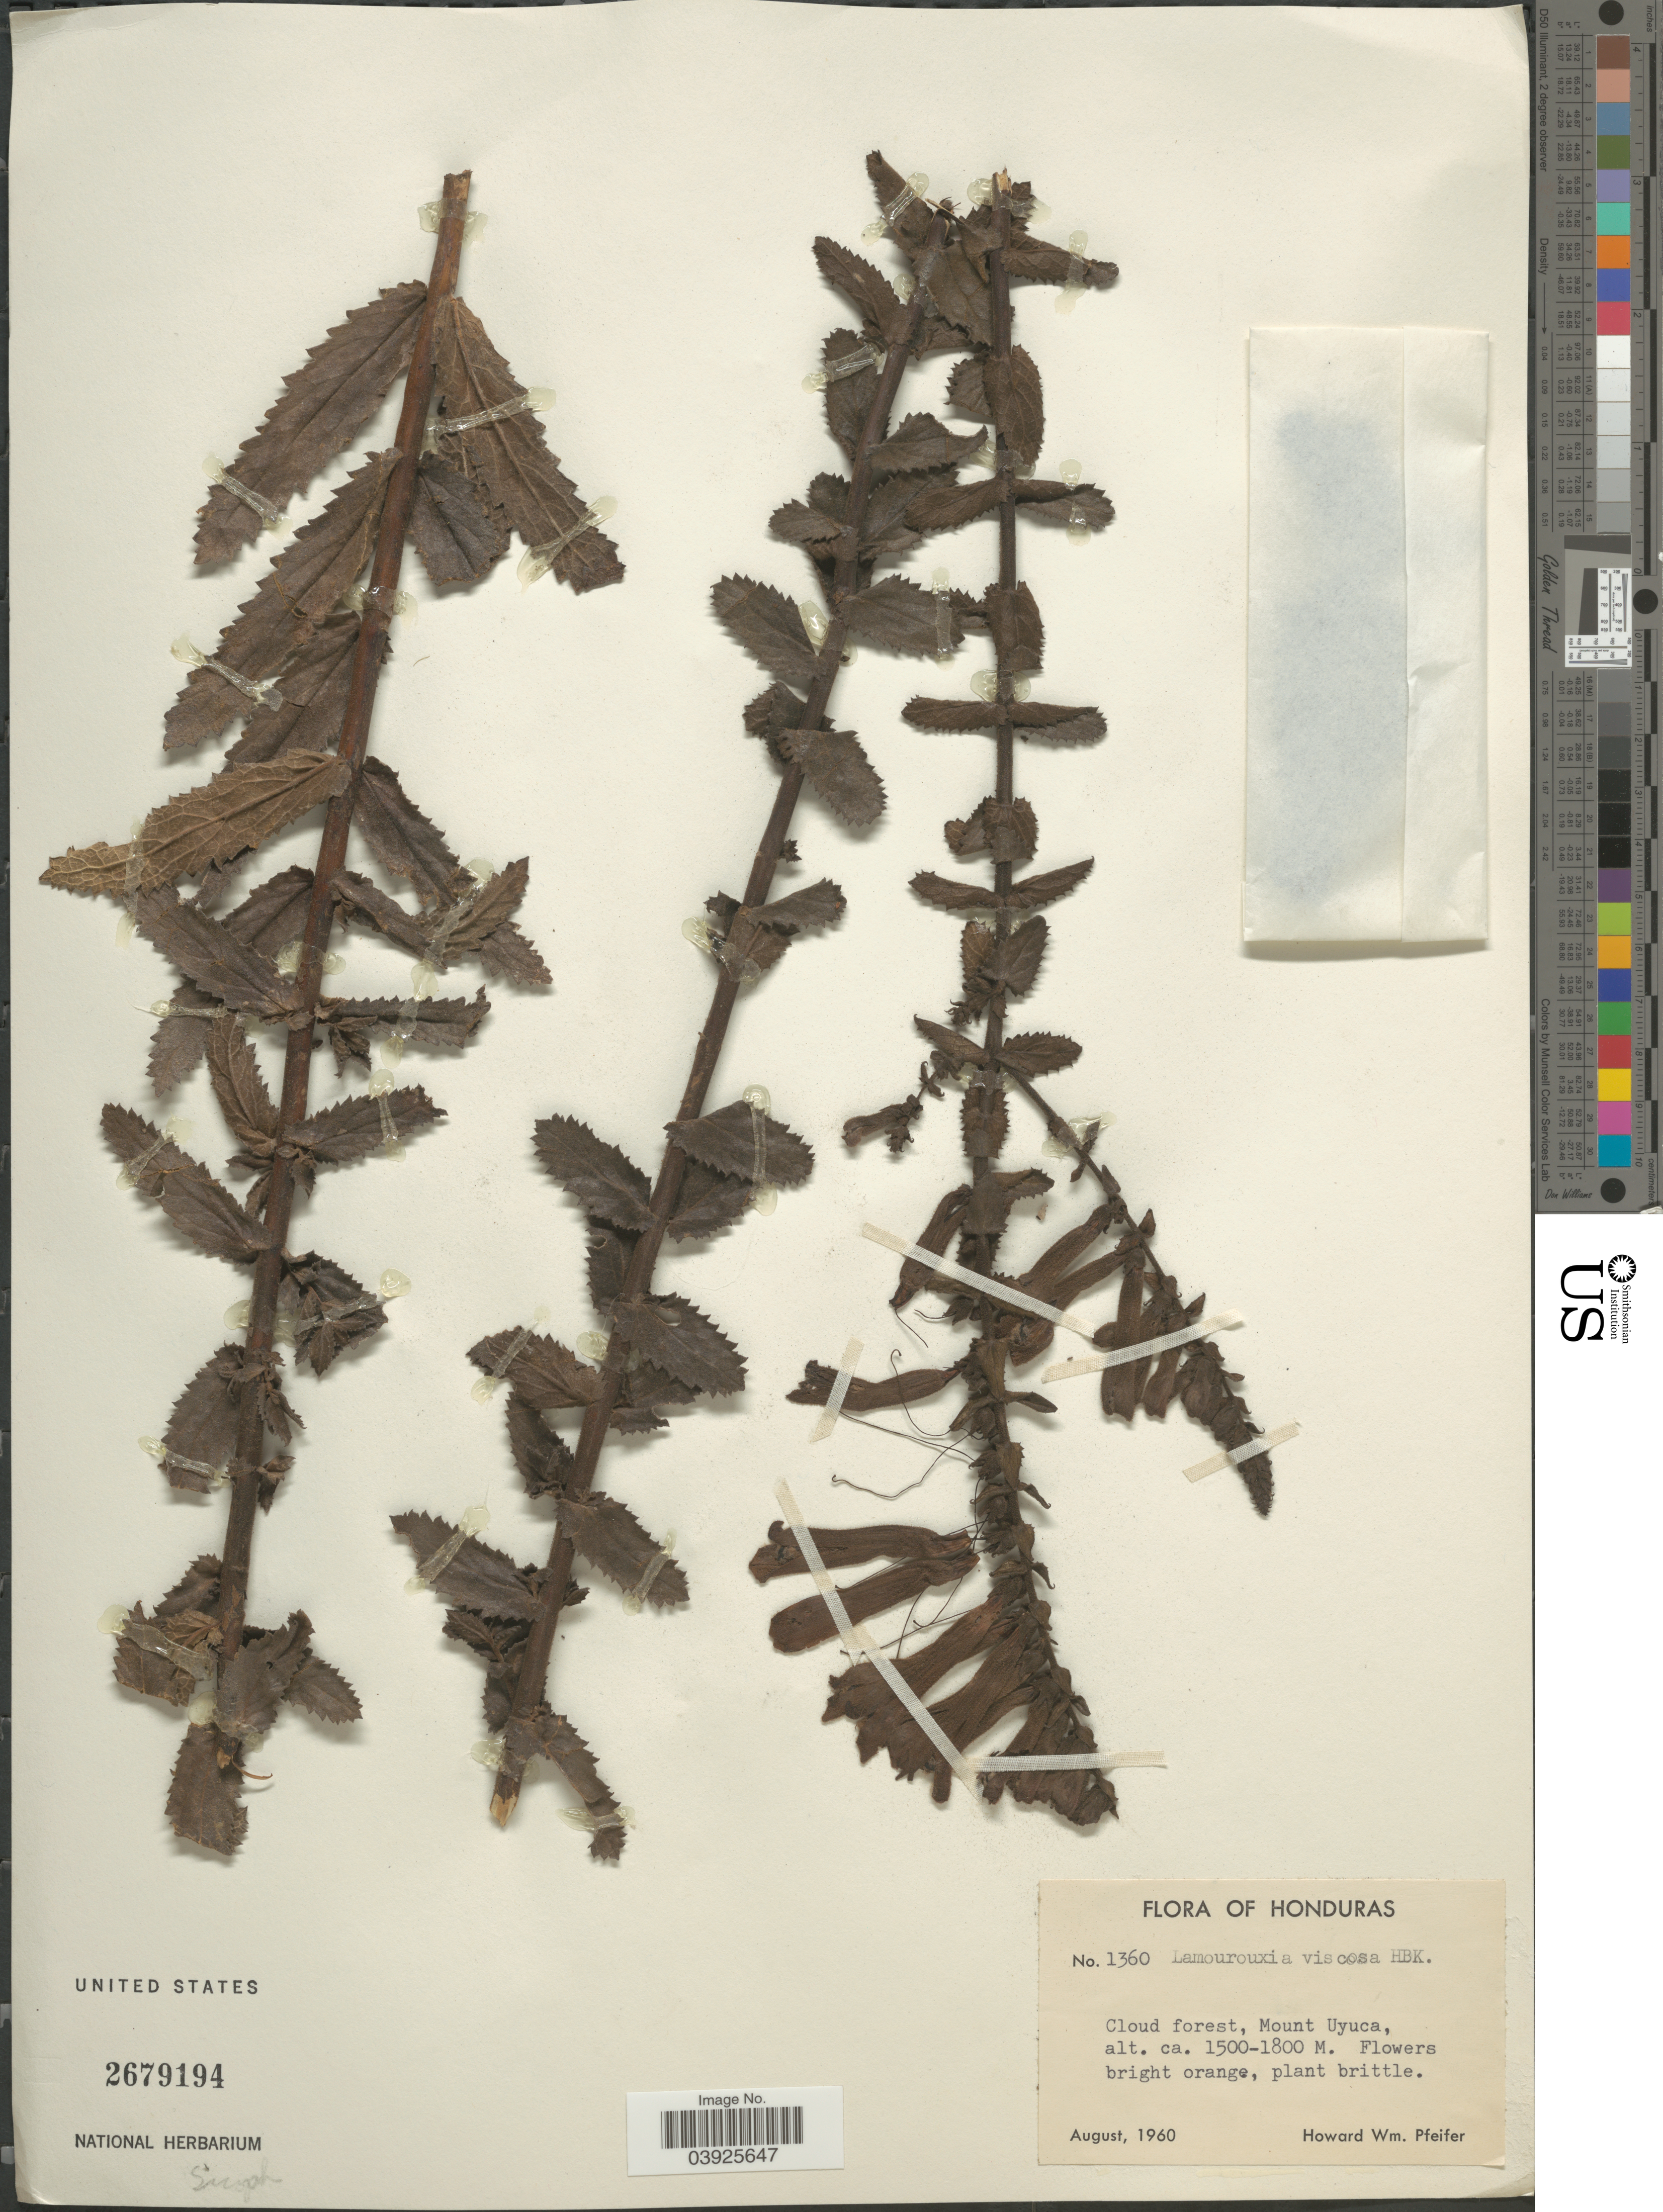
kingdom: Plantae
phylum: Tracheophyta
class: Magnoliopsida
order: Lamiales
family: Orobanchaceae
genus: Lamourouxia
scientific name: Lamourouxia viscosa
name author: Kunth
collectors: H. W. Pfeifer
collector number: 1360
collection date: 1960-08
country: Honduras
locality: Mount Uyuca.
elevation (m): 1500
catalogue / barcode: US 2679194